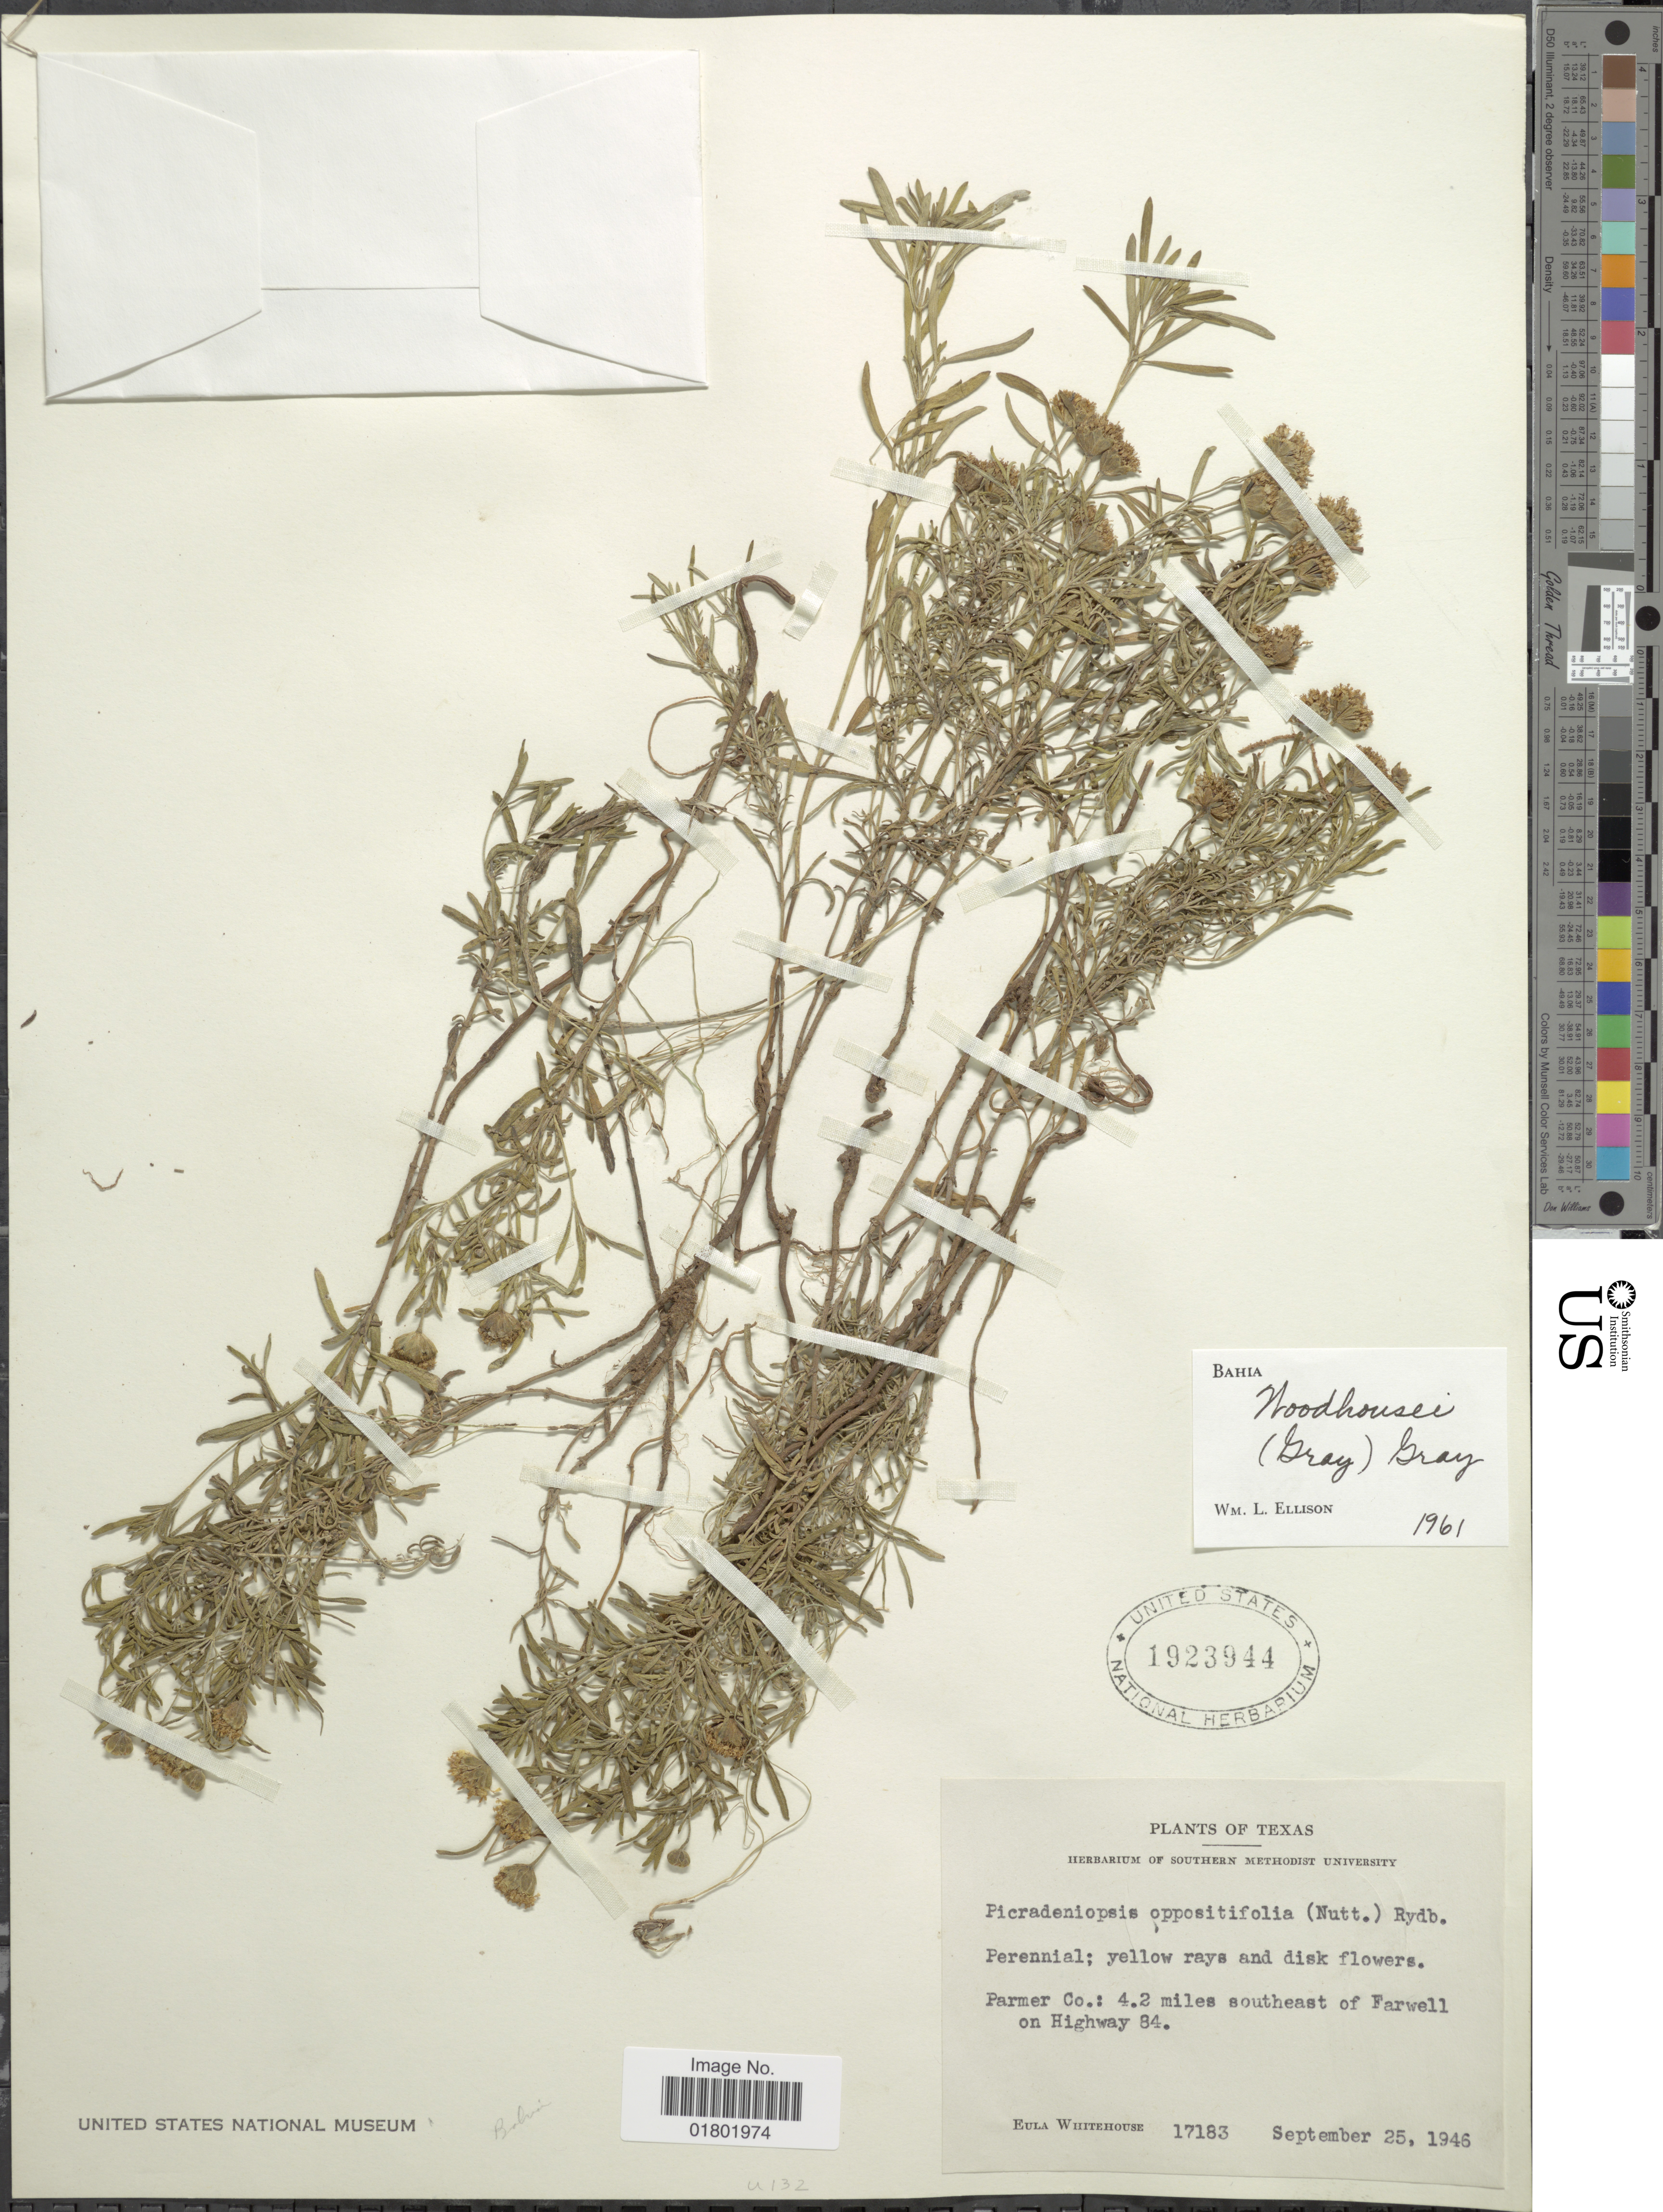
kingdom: Plantae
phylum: Tracheophyta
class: Magnoliopsida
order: Asterales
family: Asteraceae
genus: Bahia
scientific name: Bahia woodhousei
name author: A. Gray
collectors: E. Whitehouse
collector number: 17183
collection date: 1946-09-25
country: United States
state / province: Texas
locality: Parmer Co.: 4.2 miles southeast of Farwell on Highway 84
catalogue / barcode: US 1923944